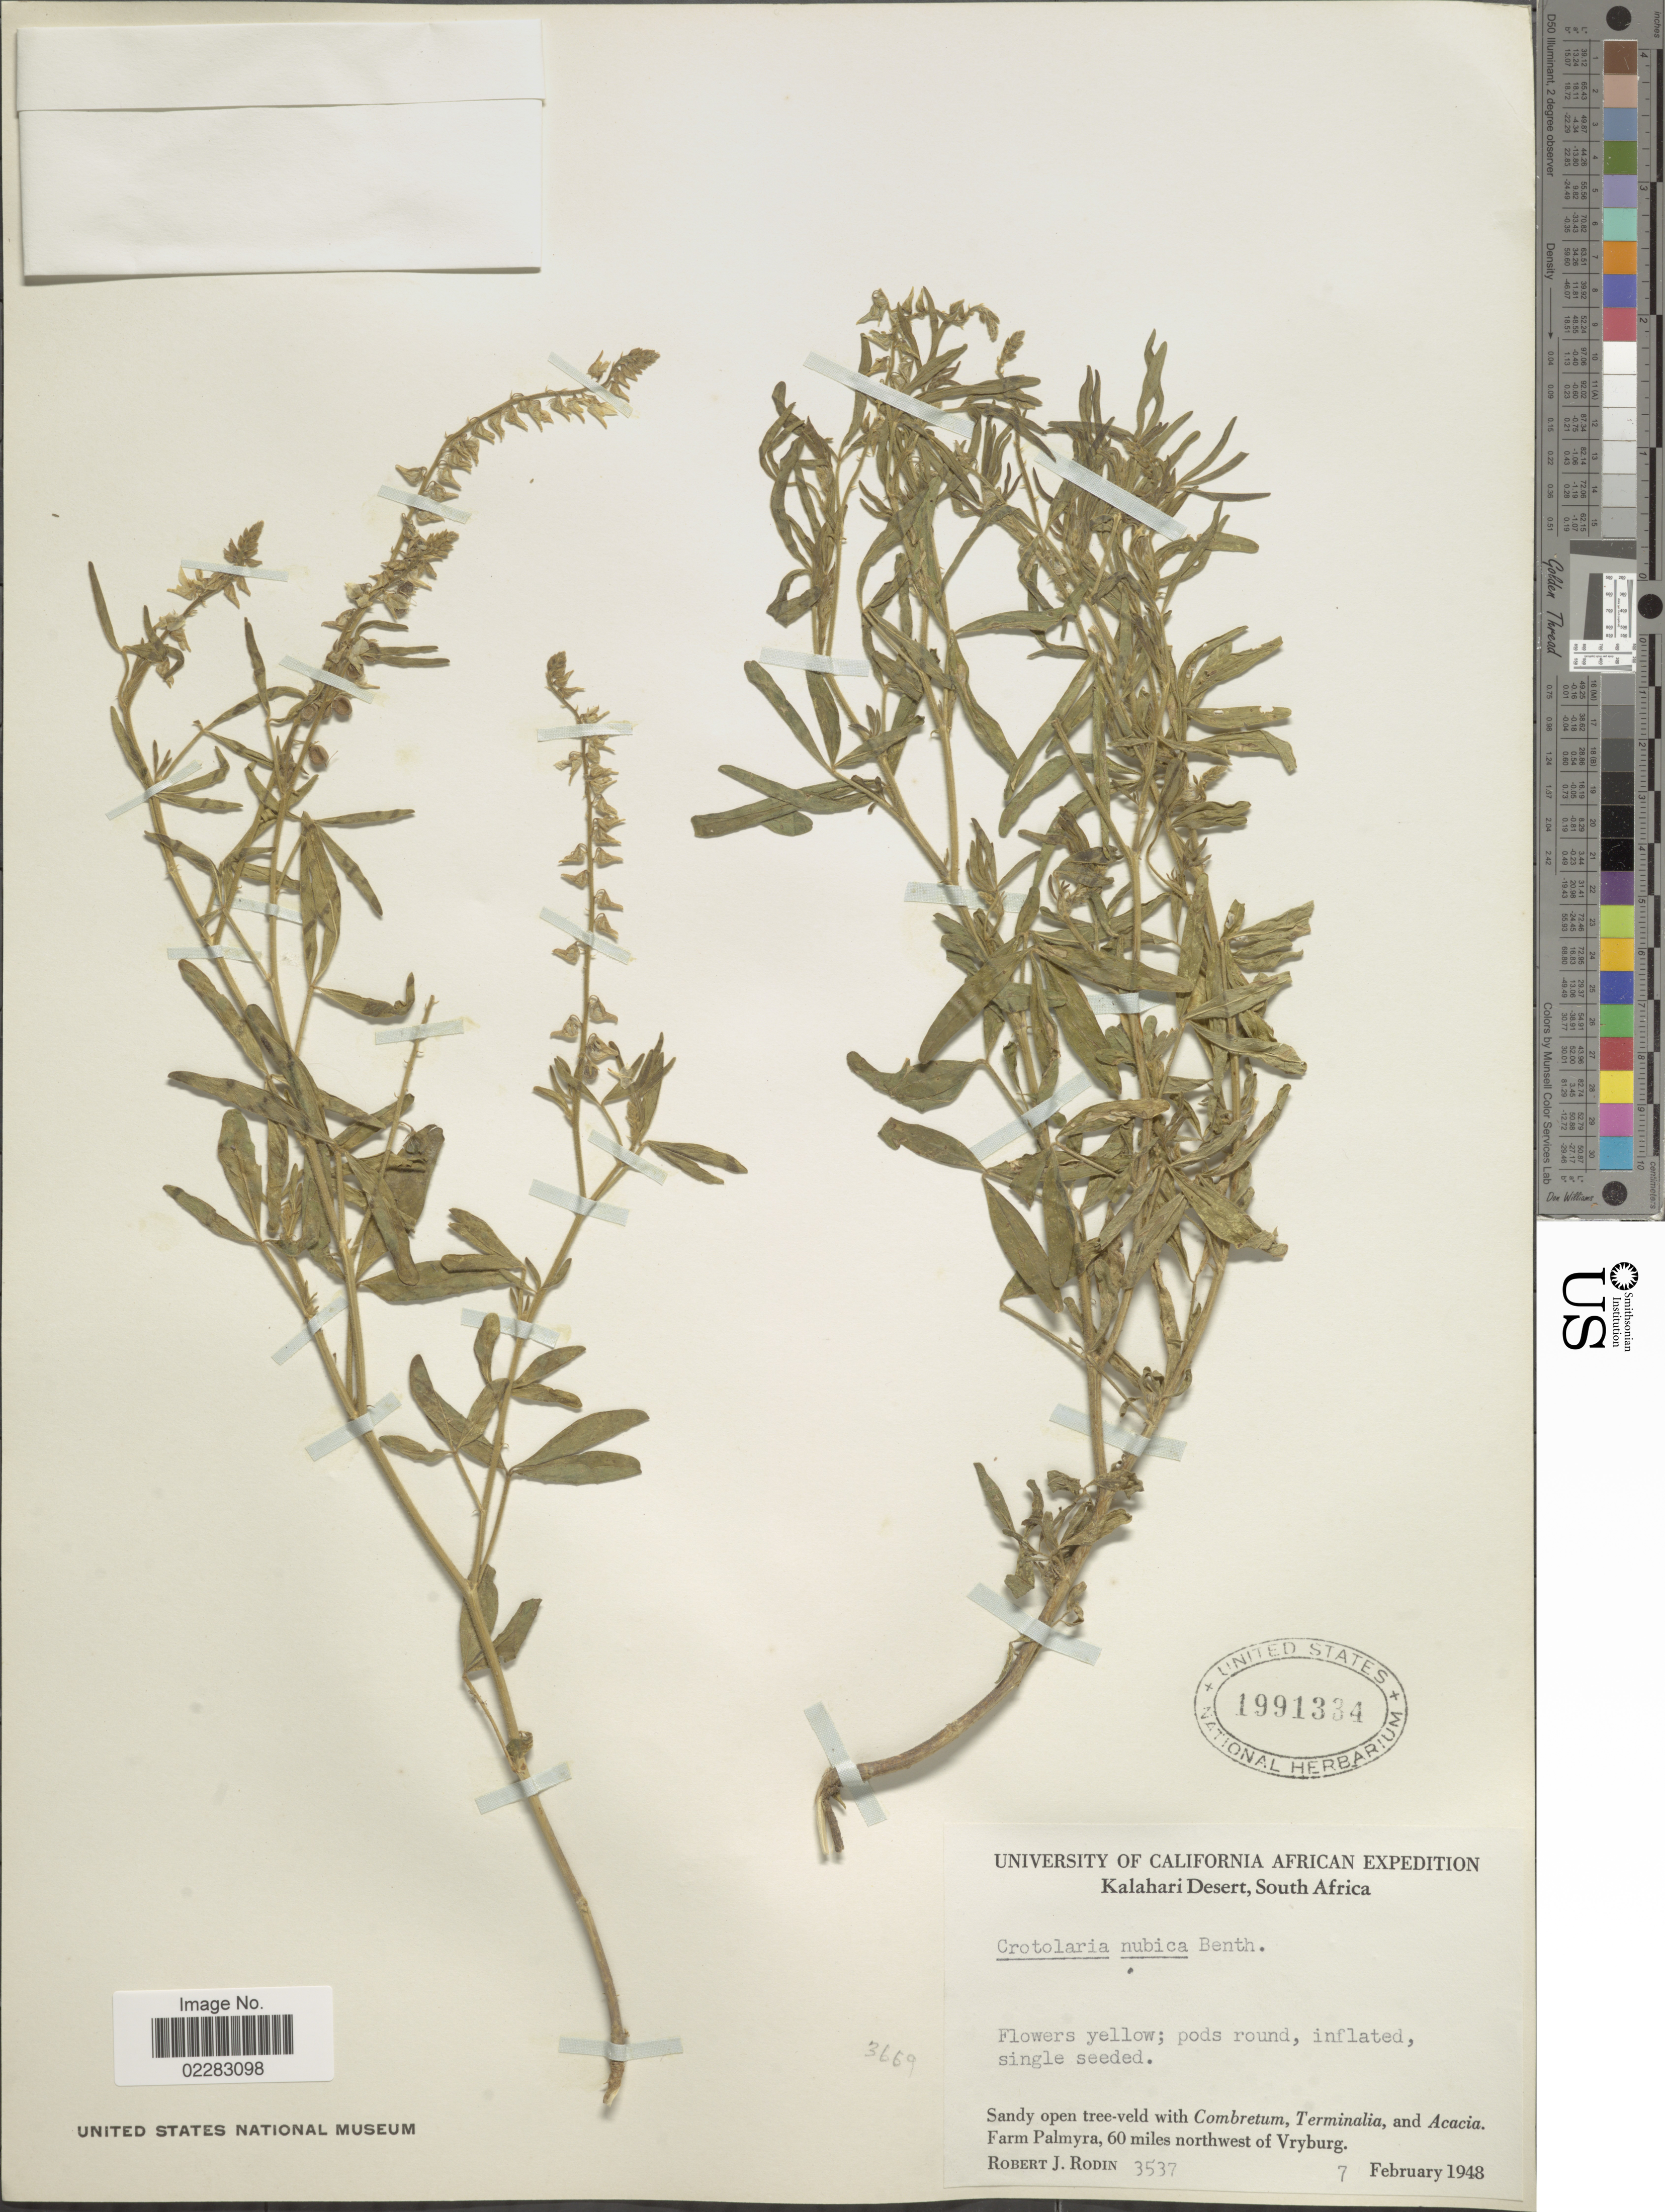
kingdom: Plantae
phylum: Tracheophyta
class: Magnoliopsida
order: Fabales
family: Fabaceae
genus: Crotalaria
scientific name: Crotalaria nubica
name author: Benth.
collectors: R. J. Rodin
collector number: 3537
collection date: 1948-02-07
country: South Africa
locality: Kalahari Desert, Farm Palmyra, 60 miles northwest of Vryburg.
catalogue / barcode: US 1991334